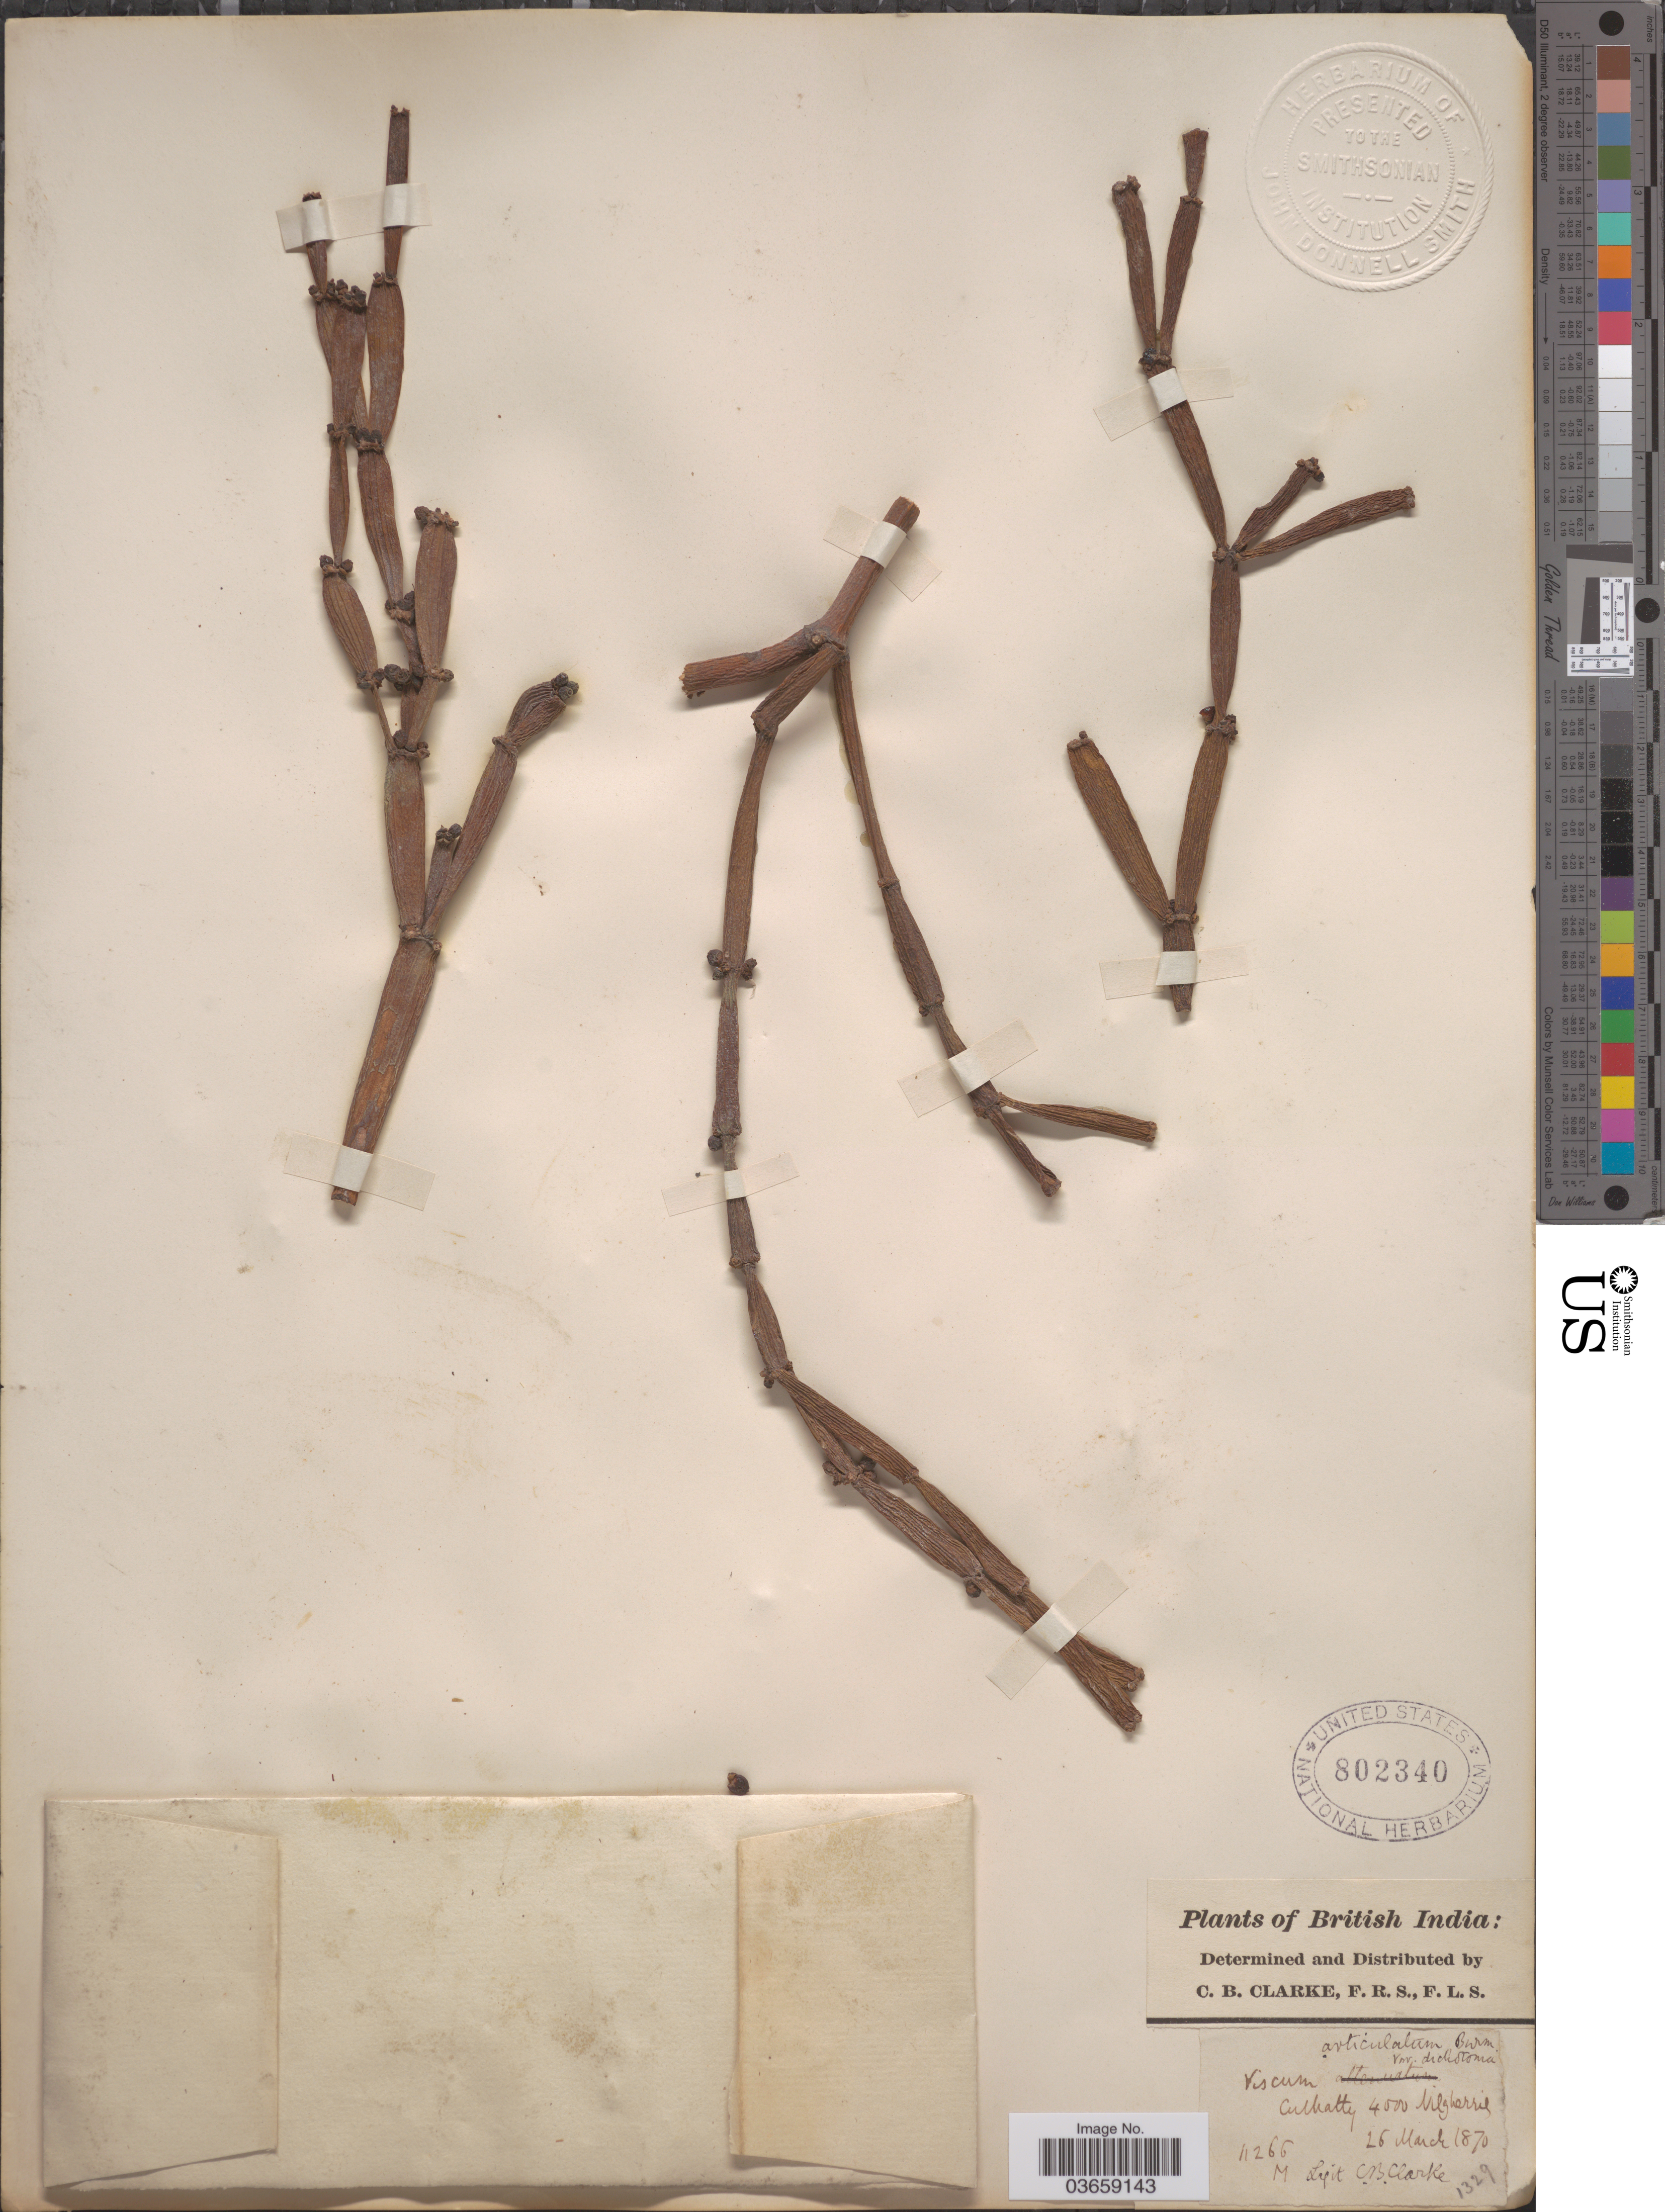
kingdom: Plantae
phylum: Tracheophyta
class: Magnoliopsida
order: Santalales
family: Viscaceae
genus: Viscum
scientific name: Viscum articulatum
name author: Burm. f.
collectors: C. B. Clarke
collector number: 11266M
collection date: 1870-03-26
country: India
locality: British India. Culhatty Nilgherris.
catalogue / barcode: US 802340